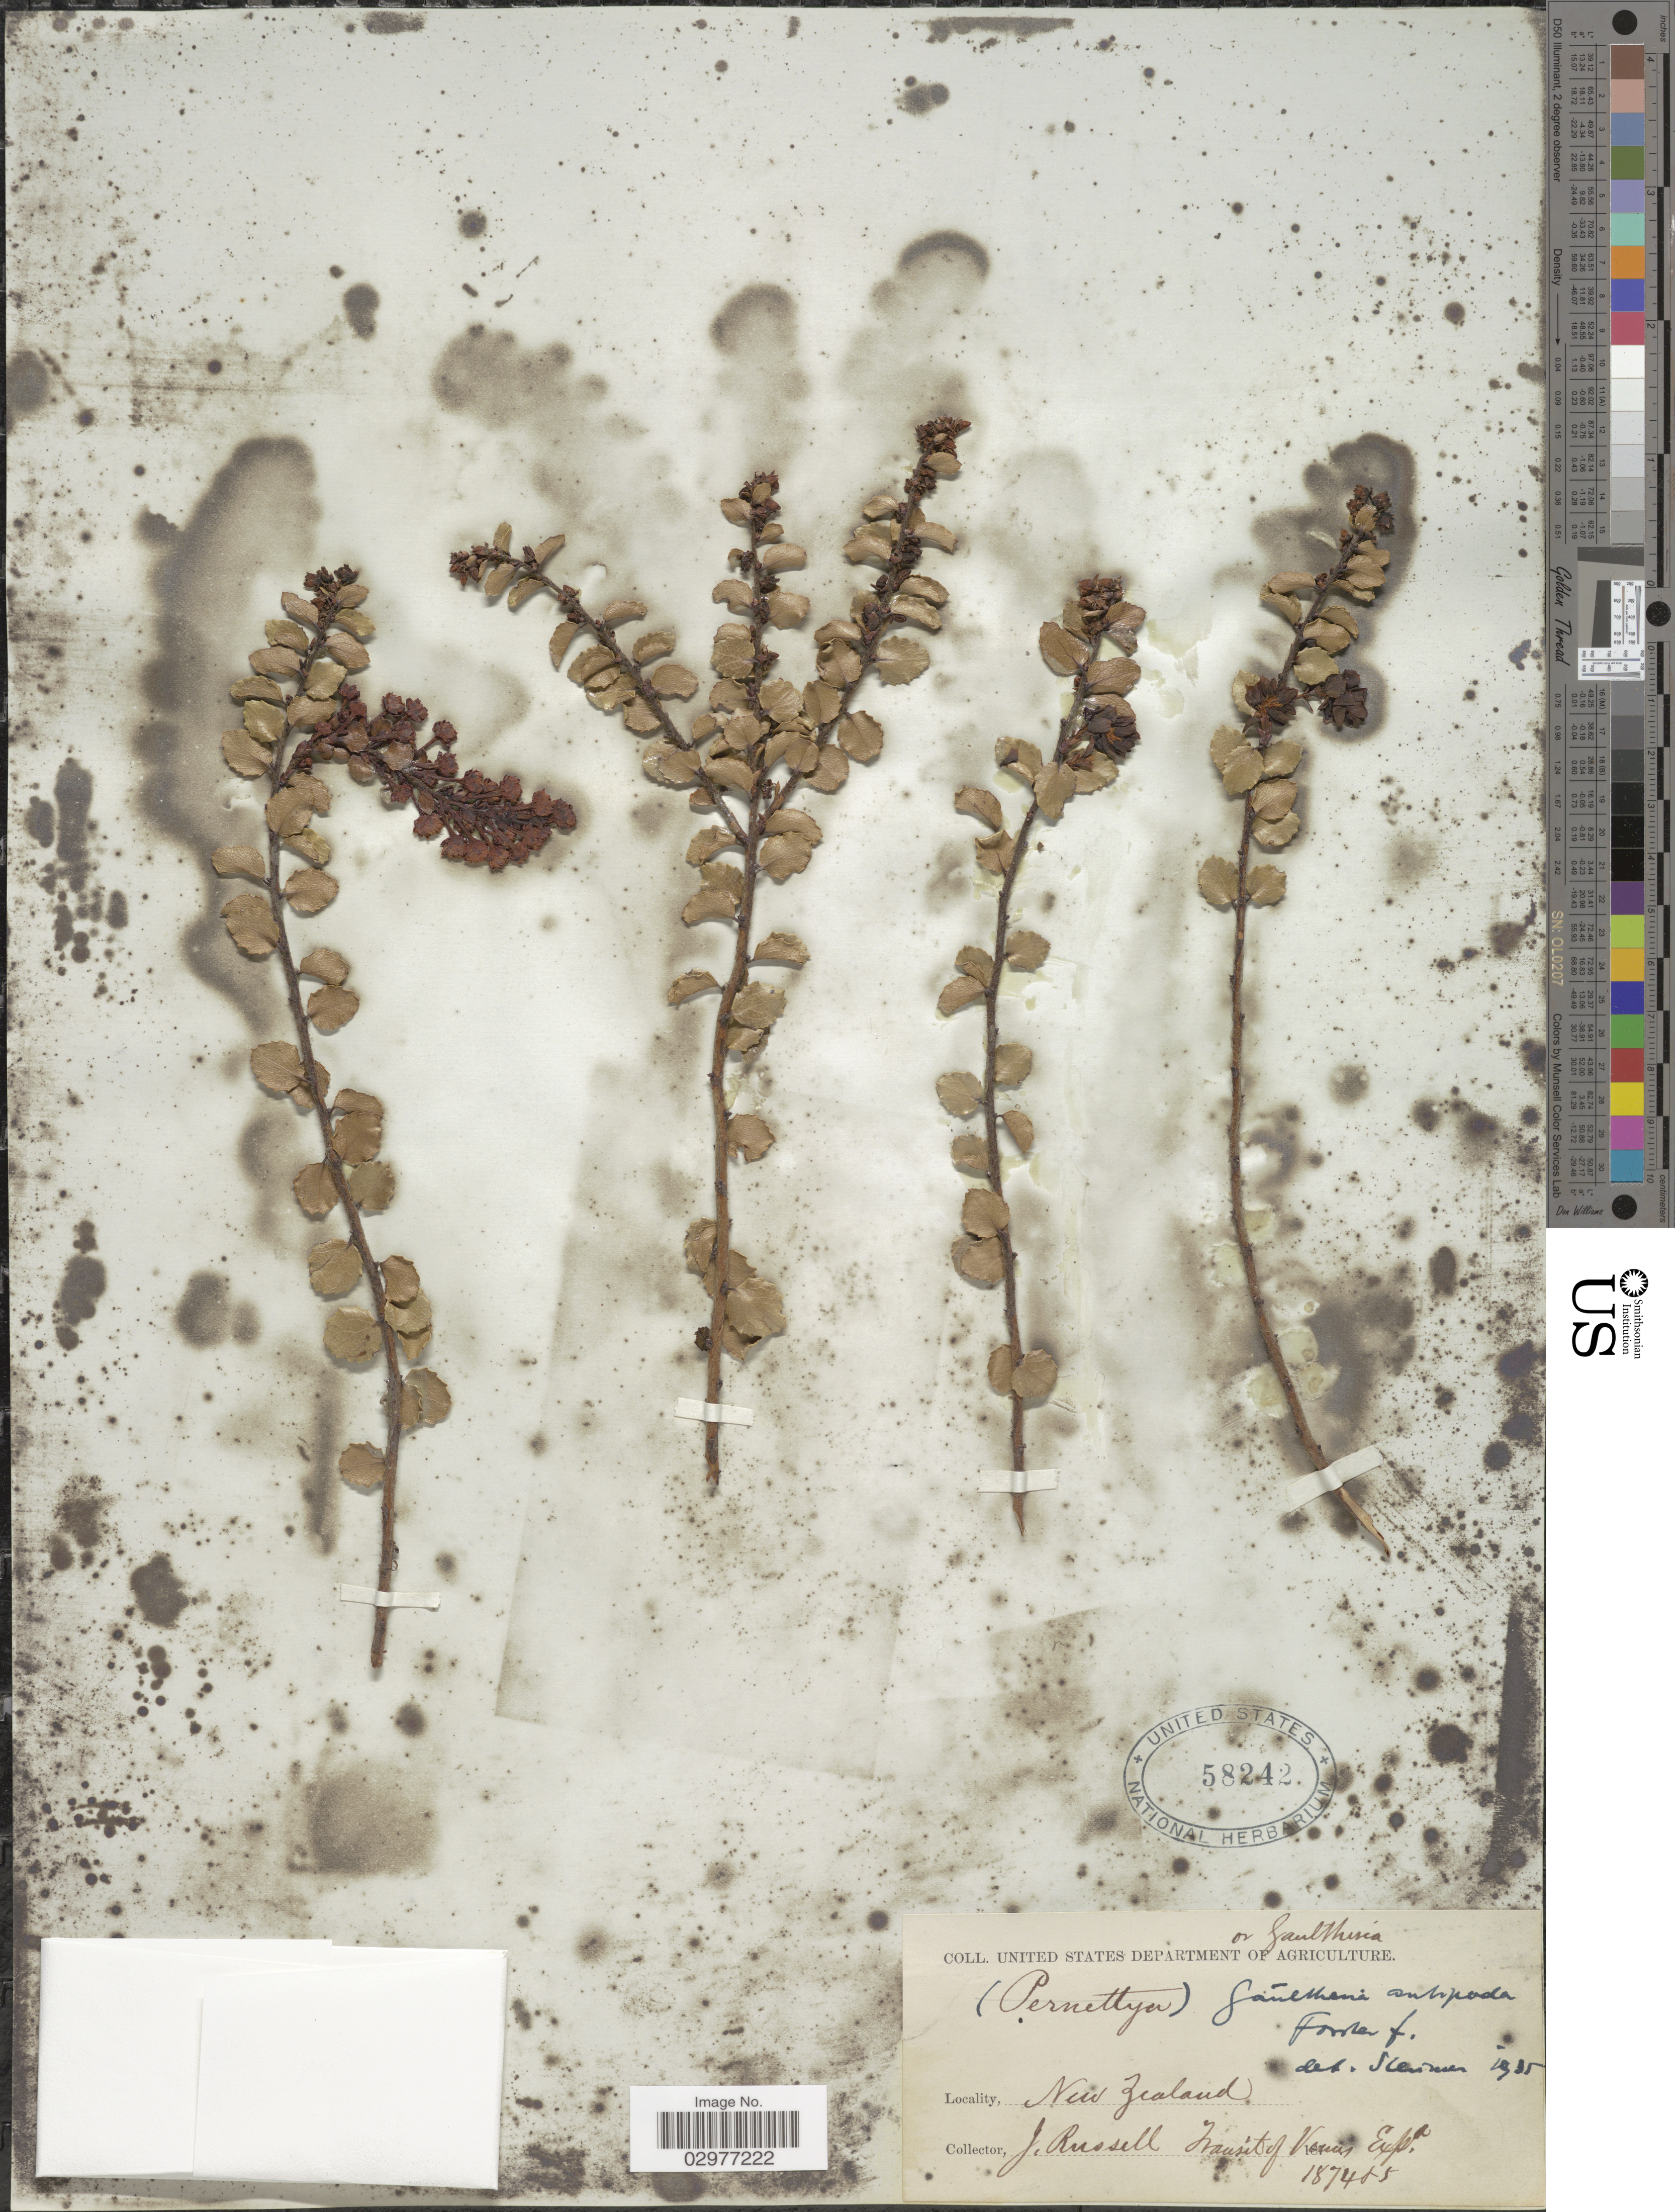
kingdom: Plantae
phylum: Tracheophyta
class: Magnoliopsida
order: Ericales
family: Ericaceae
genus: Gaultheria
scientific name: Gaultheria antipoda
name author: G. Forst.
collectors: J. Russell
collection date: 1875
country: New Zealand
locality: Transit of Venus Exp.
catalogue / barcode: US 58242